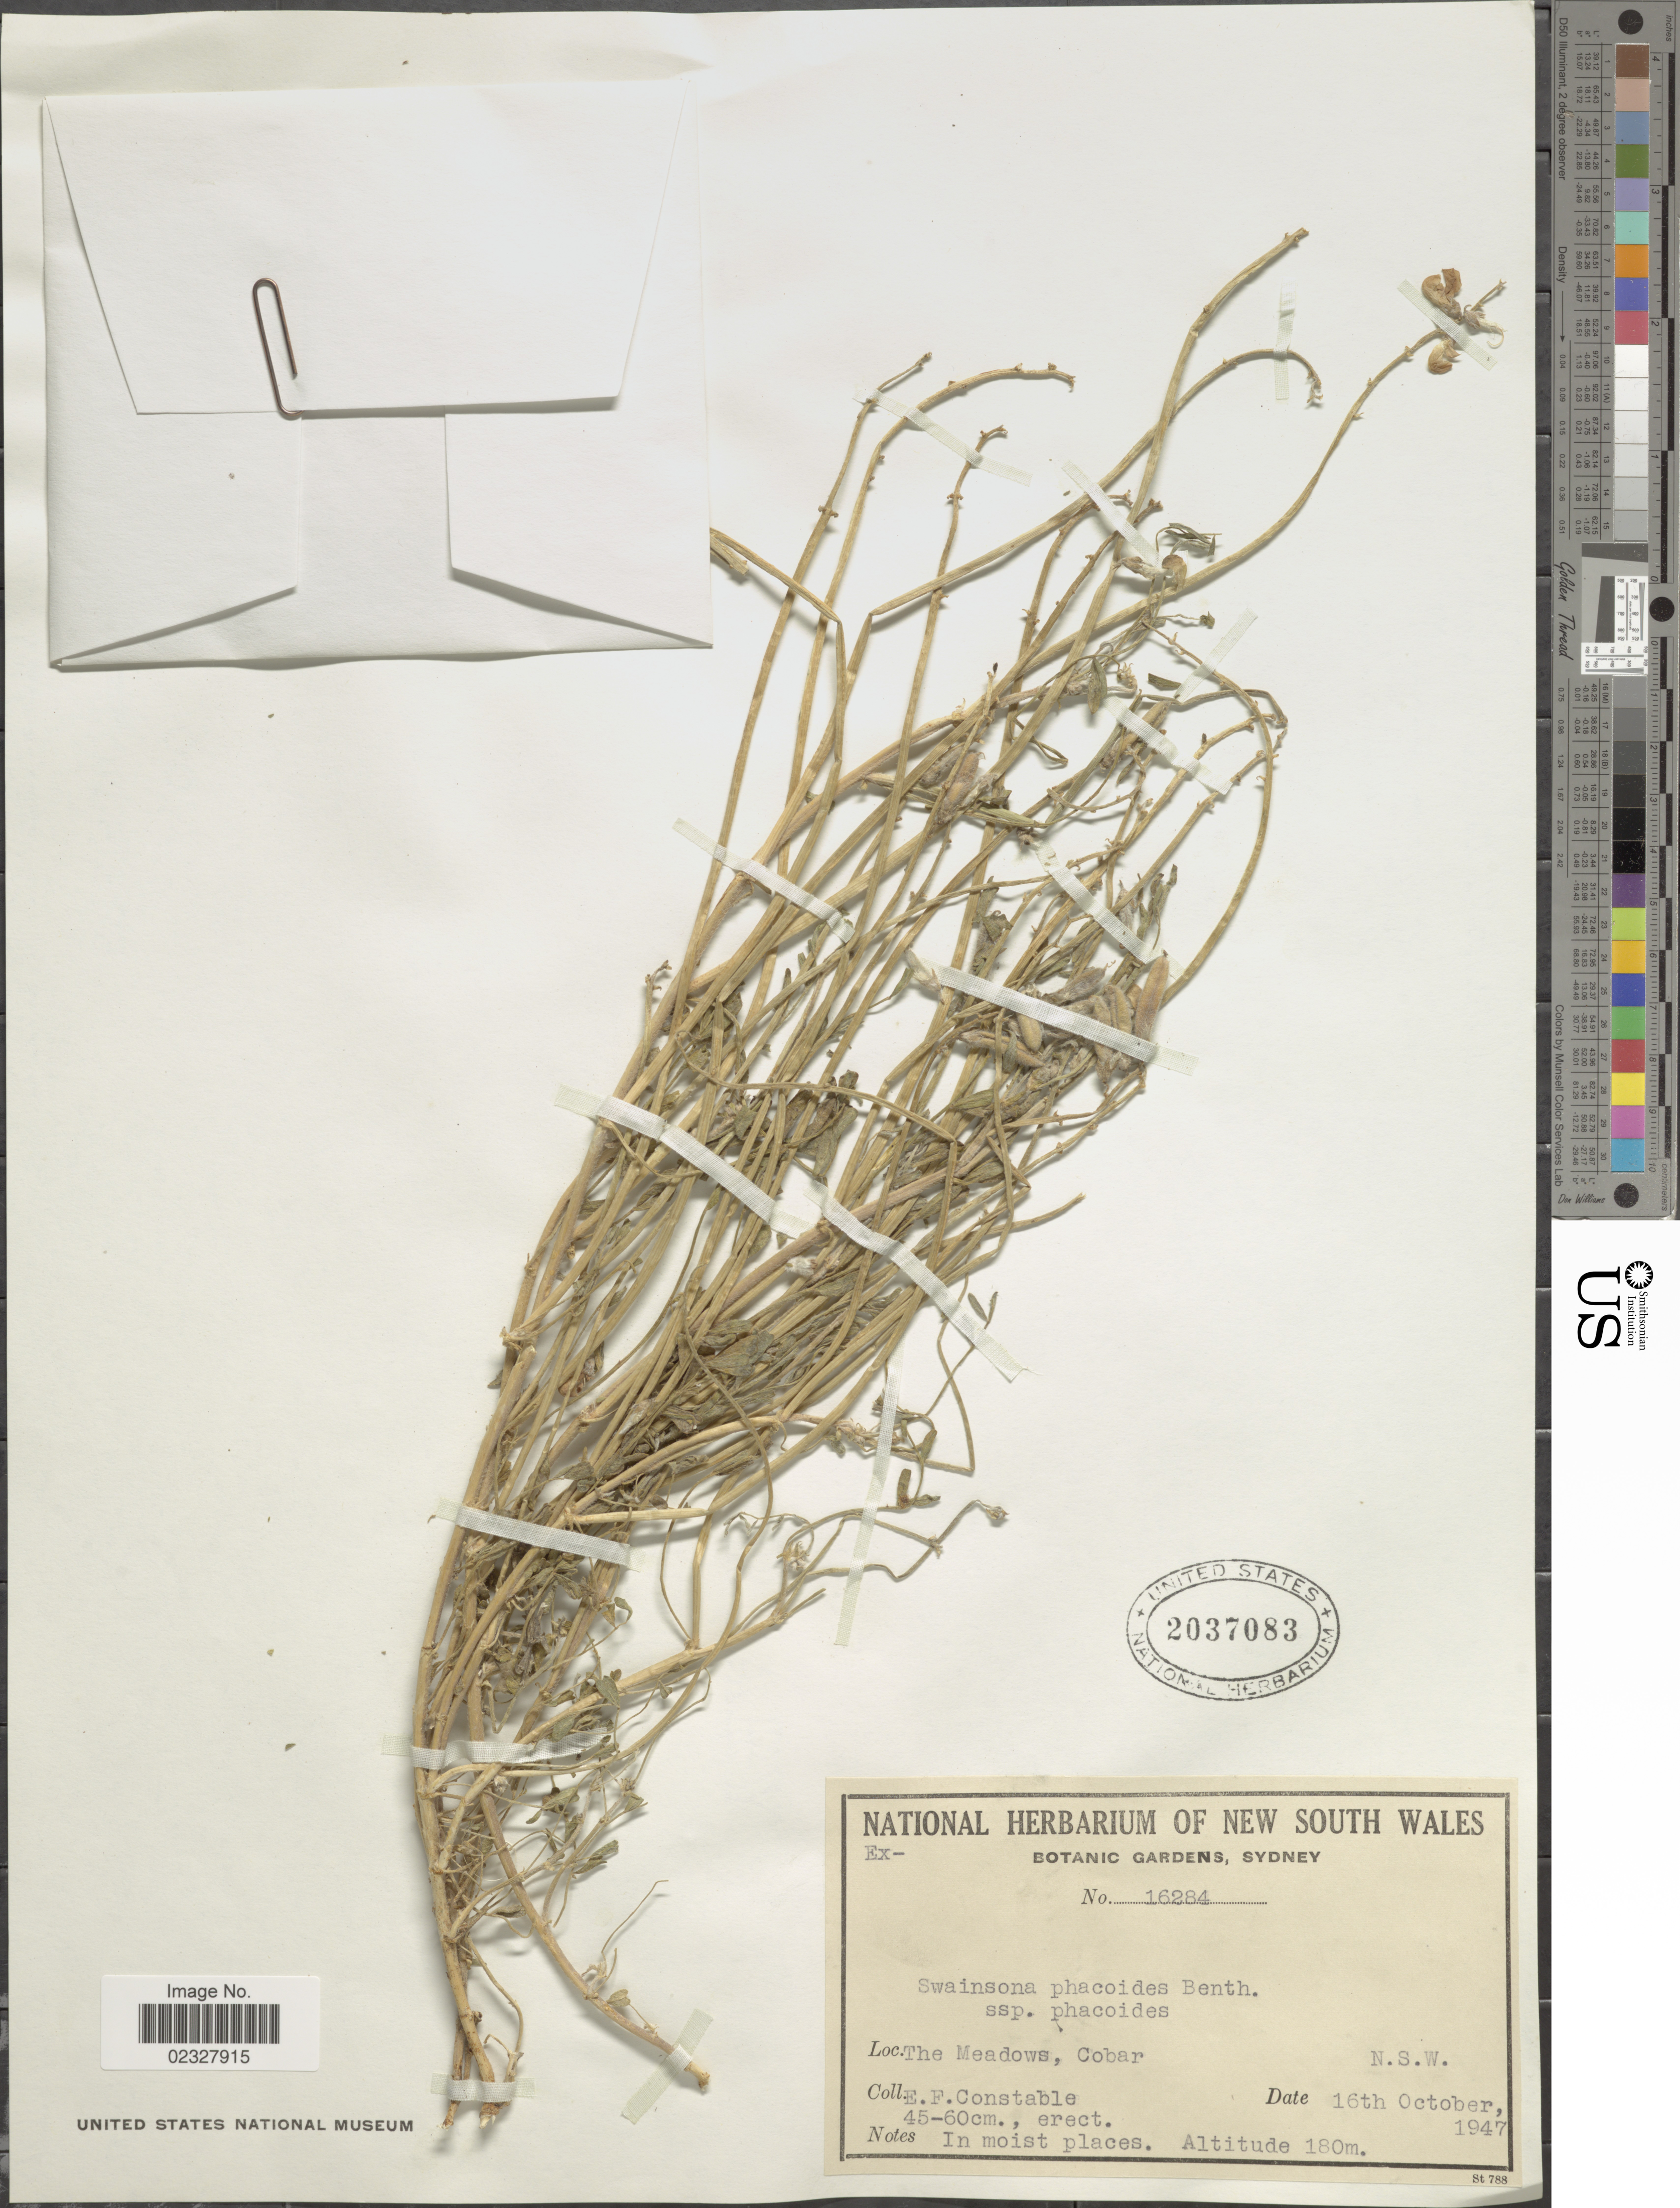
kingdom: Plantae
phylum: Tracheophyta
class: Magnoliopsida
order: Fabales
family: Fabaceae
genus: Swainsona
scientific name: Swainsona phacoides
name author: Benth.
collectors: E. F. Constable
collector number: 16284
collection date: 1947-10-16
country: Australia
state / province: New South Wales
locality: The Meadows, Cobar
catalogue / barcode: US 2037083